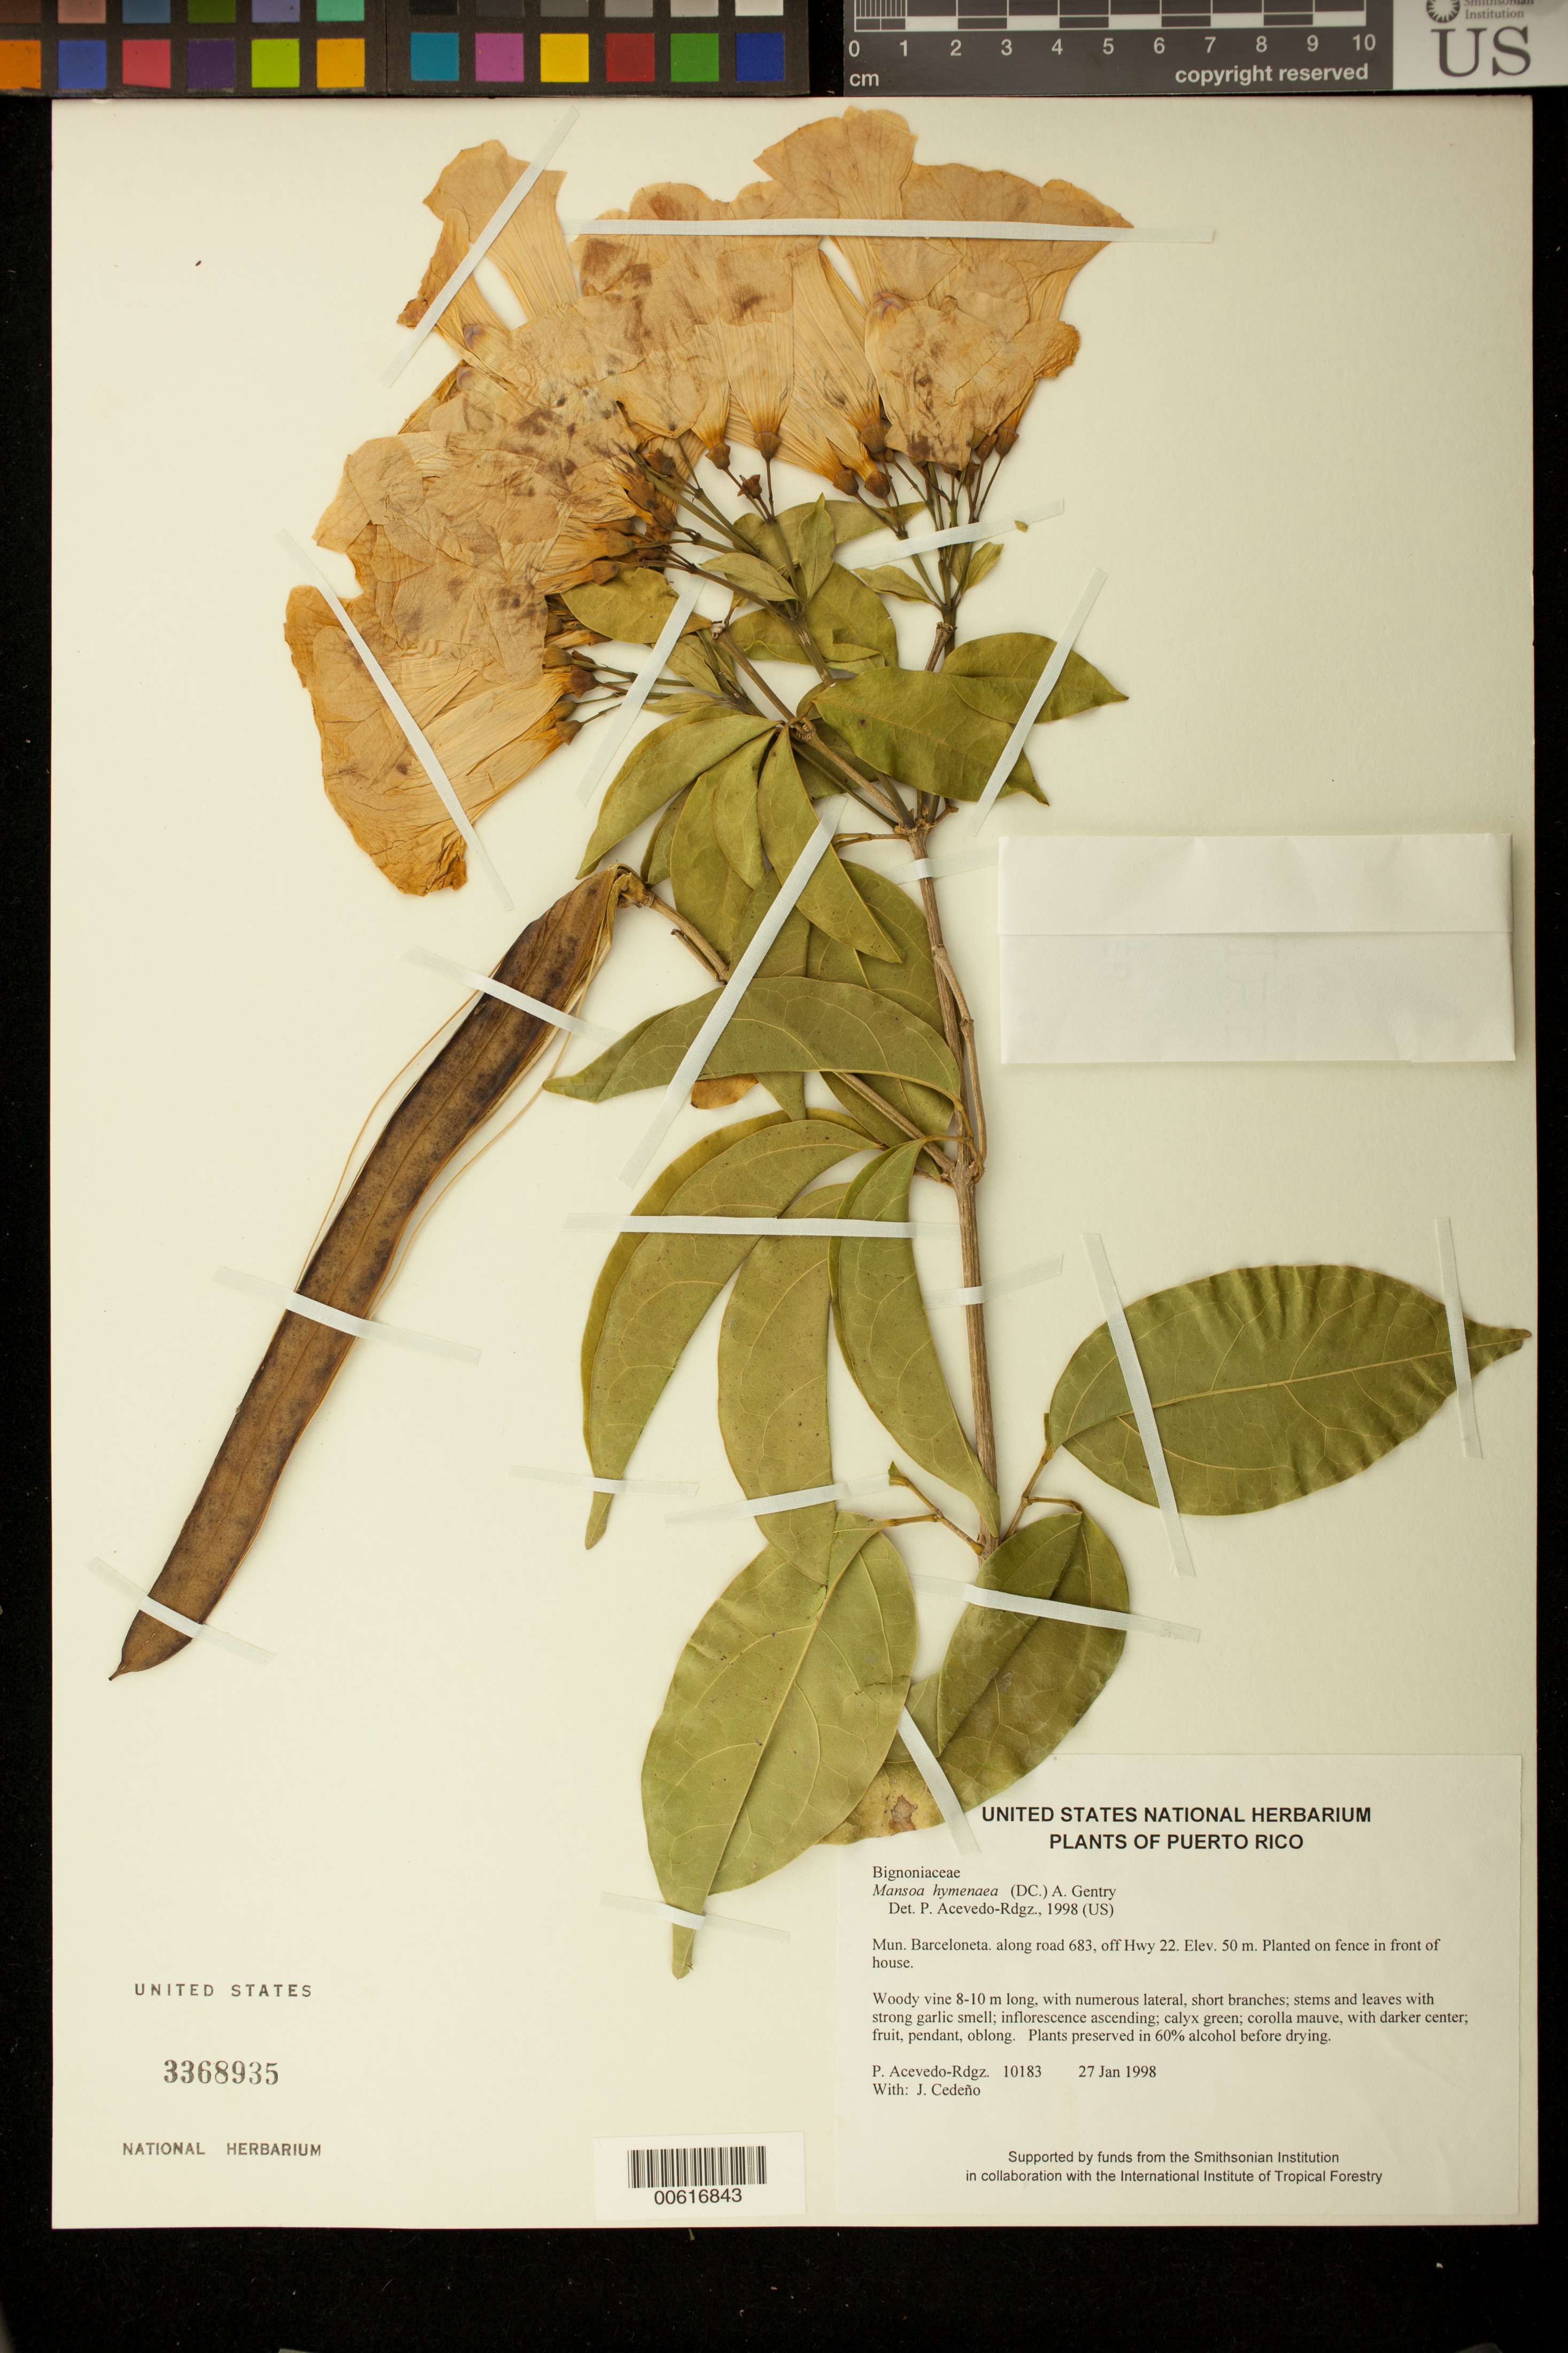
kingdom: Plantae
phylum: Tracheophyta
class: Magnoliopsida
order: Lamiales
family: Bignoniaceae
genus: Mansoa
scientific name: Mansoa hymenaea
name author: (DC.) A.H. Gentry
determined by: Acevedo-Rodríguez, P., (BOT), Smithsonian Institution - National Museum of Natural History (UNITED STATES)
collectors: P. Acevedo-Rodr. & J. A. Cedeño M.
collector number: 10183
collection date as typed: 27 Jan 1998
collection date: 1998-01-27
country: Puerto Rico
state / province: Barceloneta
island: Puerto Rico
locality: Barceloneta, Road 683, 100 m from new highway to Arecibo;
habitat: Planted on fence in front of house.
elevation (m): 50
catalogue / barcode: US 3368935